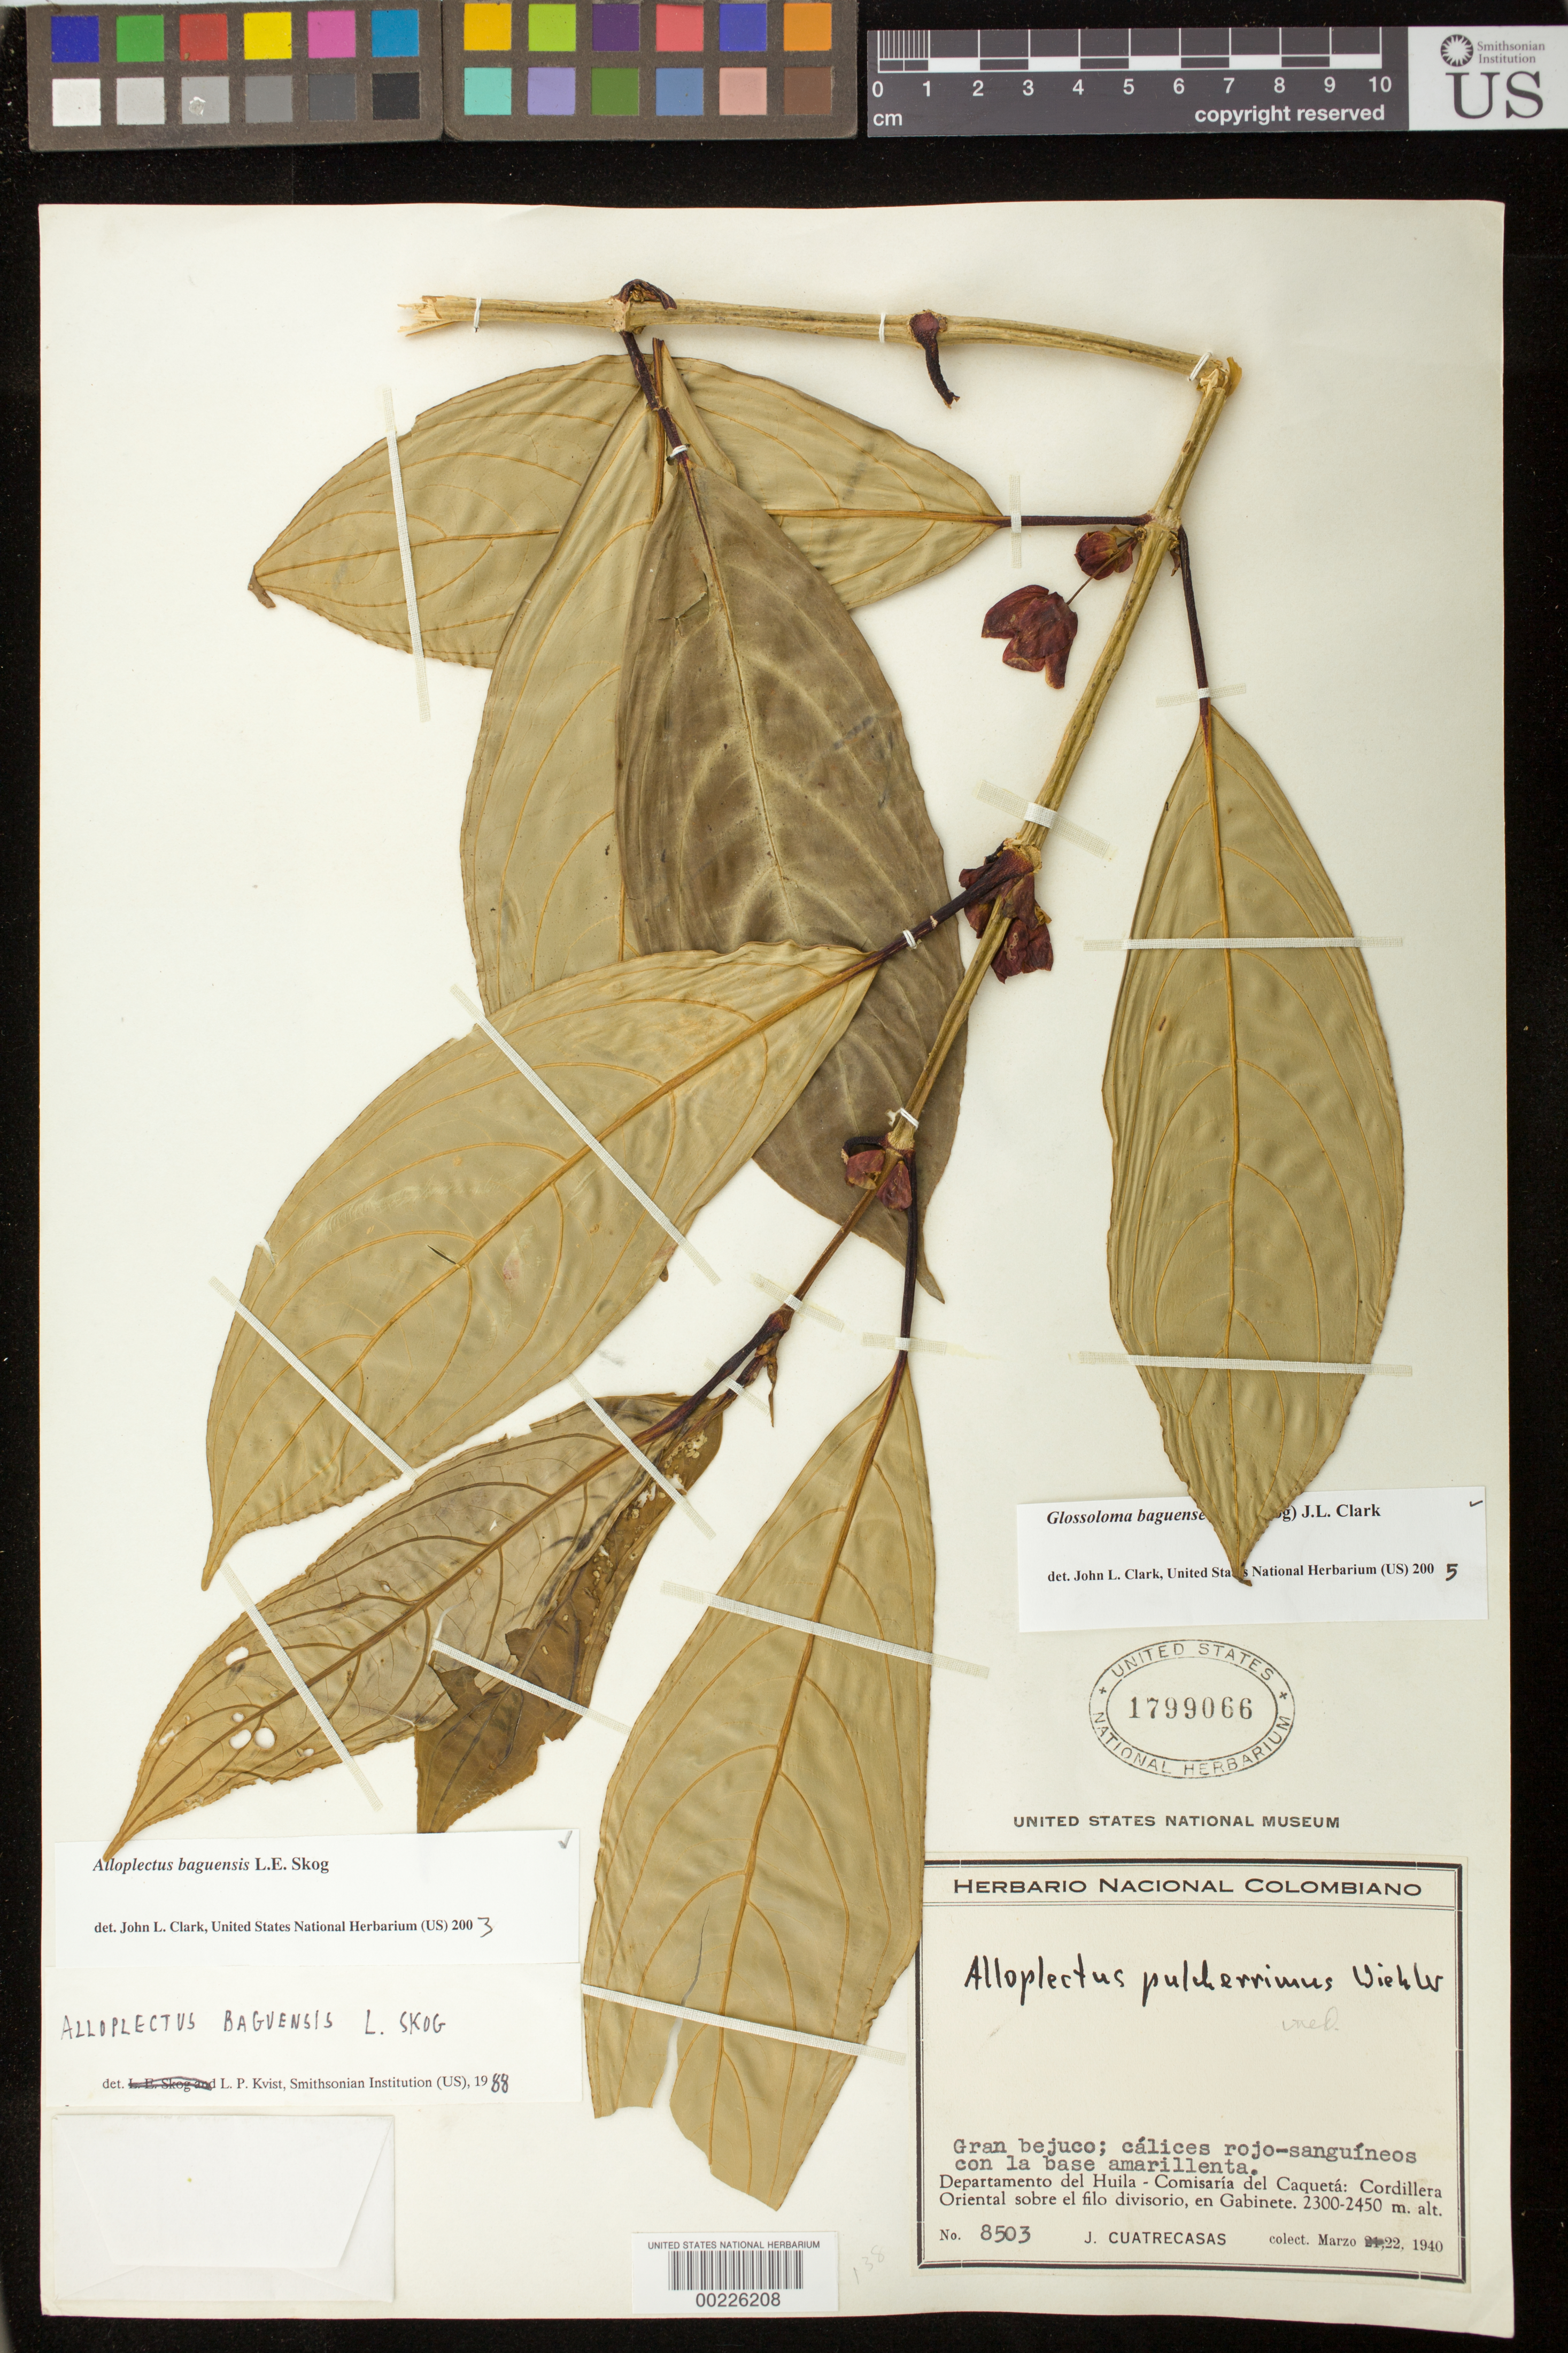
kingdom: Plantae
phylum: Tracheophyta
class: Magnoliopsida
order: Lamiales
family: Gesneriaceae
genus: Glossoloma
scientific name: Glossoloma baguense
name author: (L.E. Skog) J.L. Clark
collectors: J. Cuatrecasas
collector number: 8503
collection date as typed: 22 Mar 1940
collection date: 1940-03-22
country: Colombia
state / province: Huila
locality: Com of Caqueta, Cordillera Oriental above the dividing line, in Gabinete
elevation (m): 2300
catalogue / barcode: US 1799066